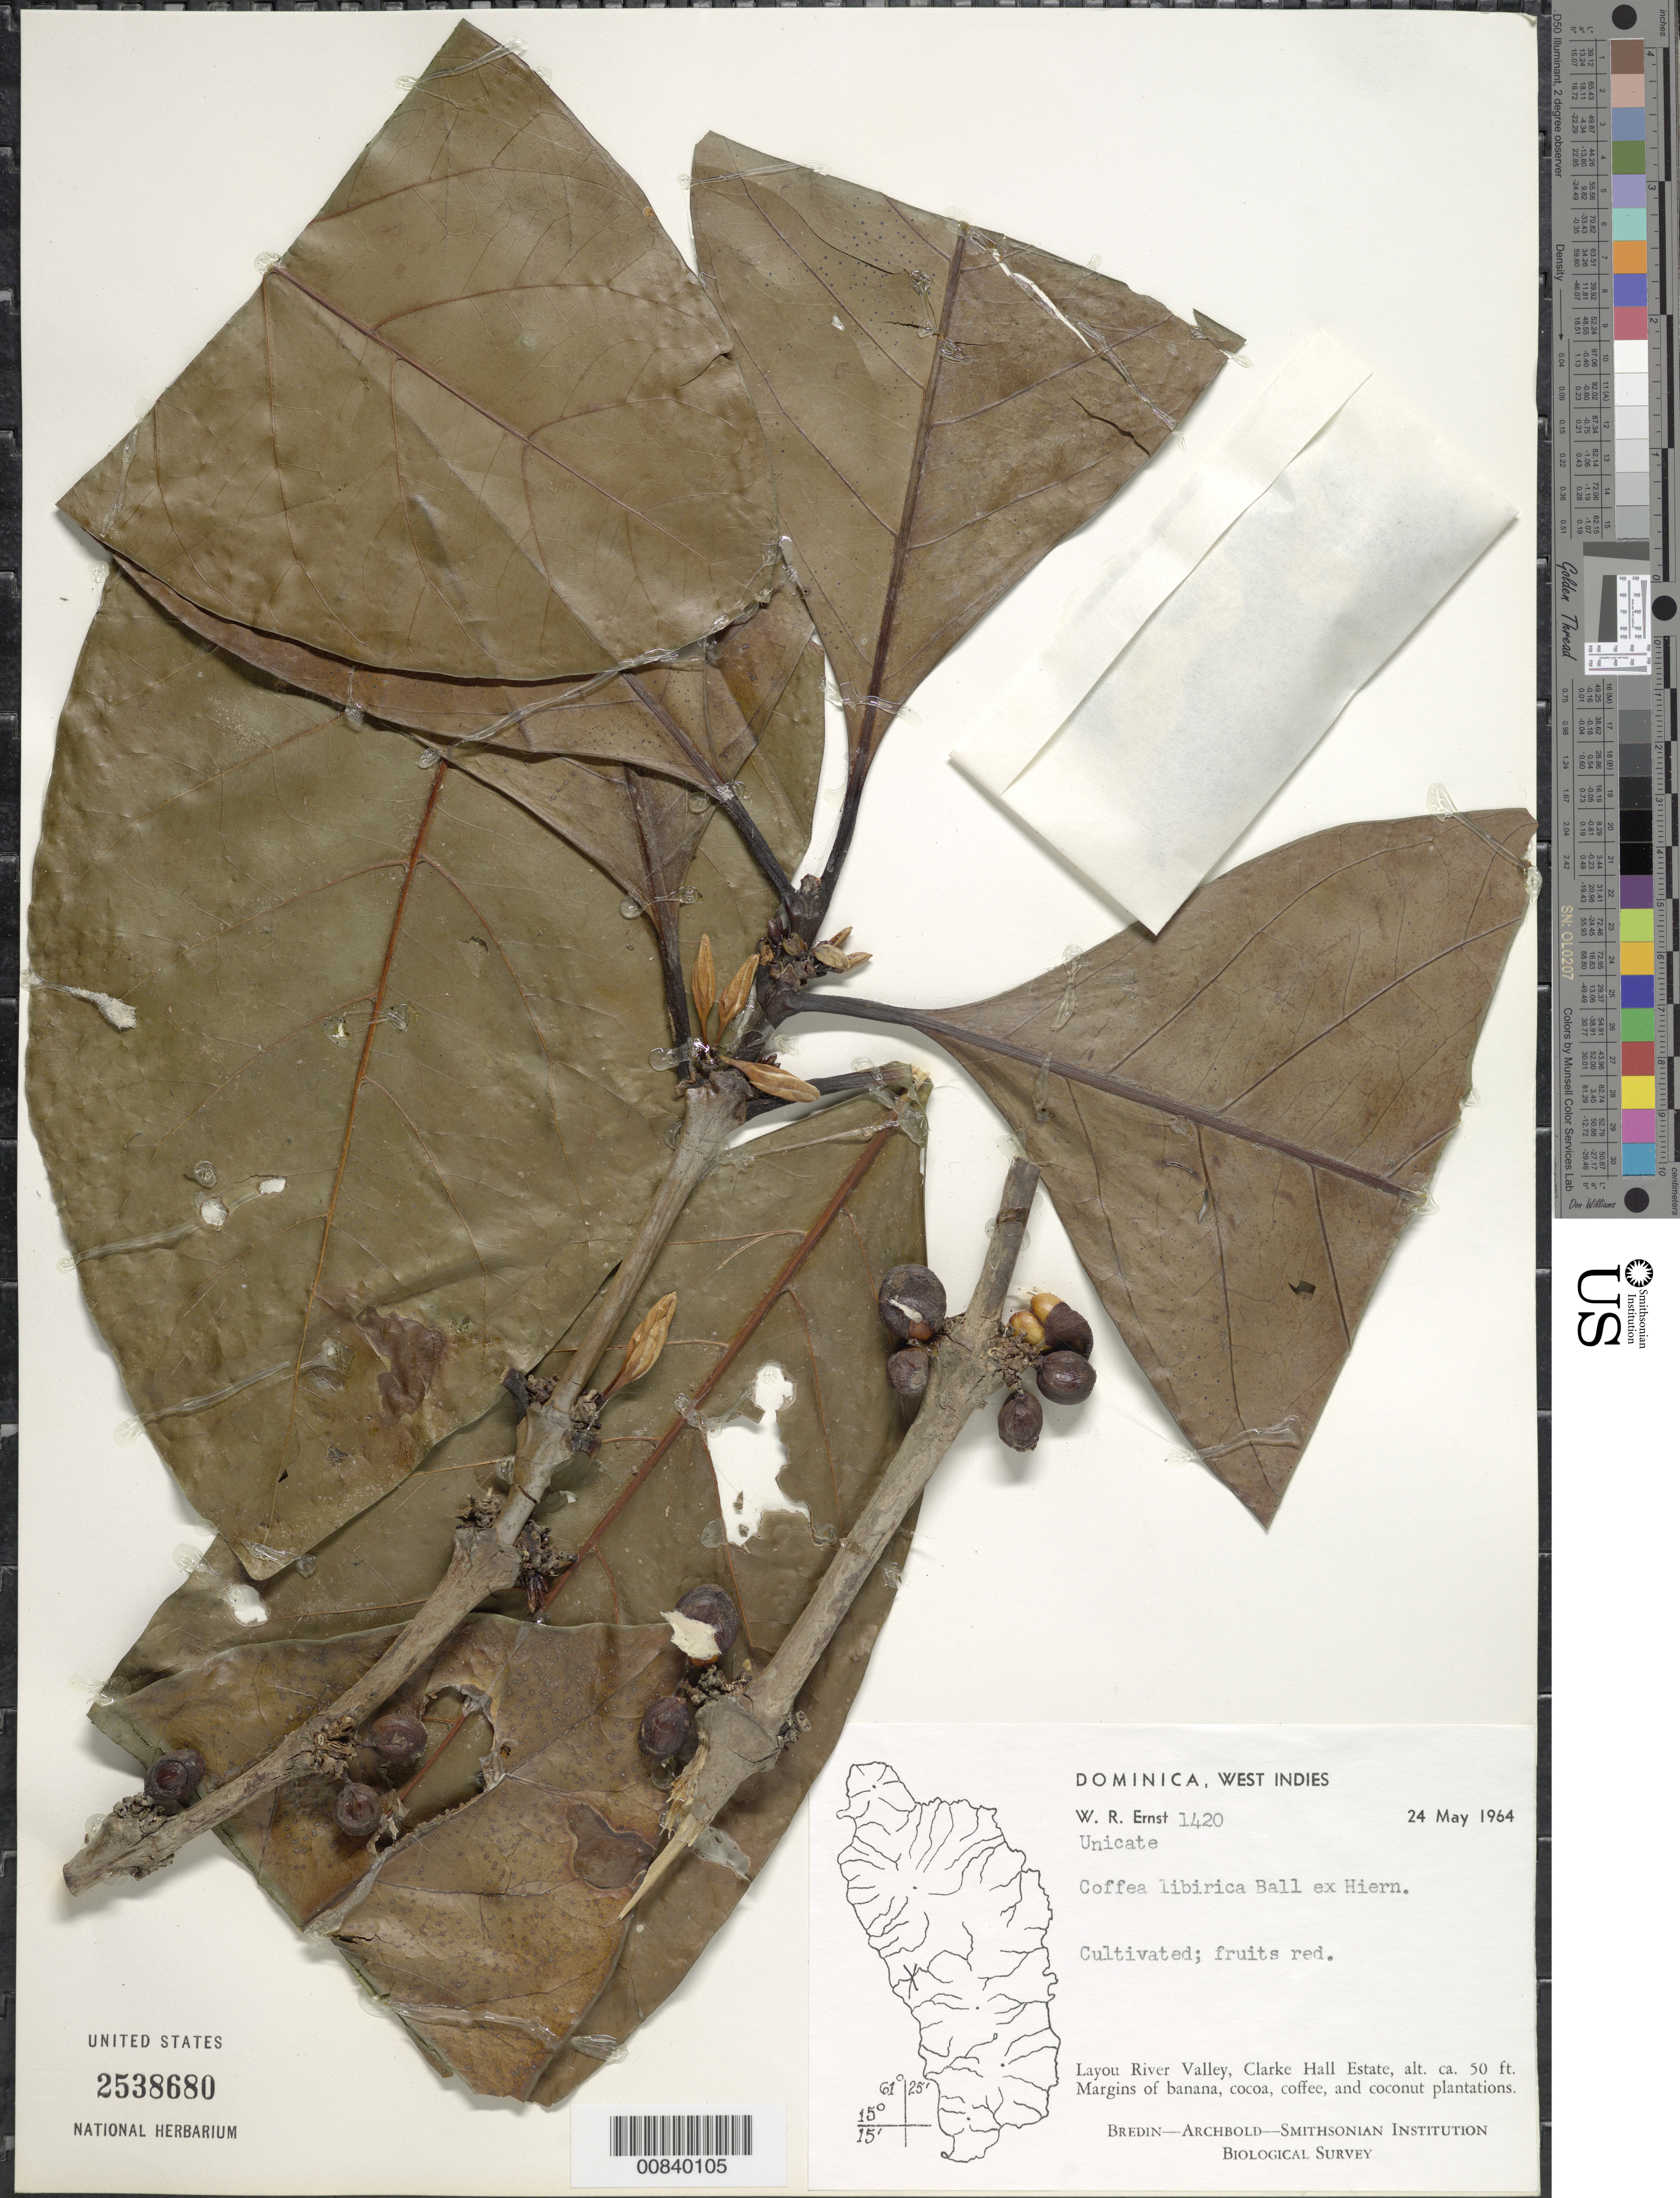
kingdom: Plantae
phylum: Tracheophyta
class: Magnoliopsida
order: Gentianales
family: Rubiaceae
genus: Coffea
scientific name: Coffea liberica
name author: Hiern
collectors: W. R. Ernst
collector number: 1420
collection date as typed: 24 May 1964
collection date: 1964-05-24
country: Dominica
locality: Layou River Valley, Clarke Hall Estate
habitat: Margins of banana, cocoa, coffee, and coconut plantations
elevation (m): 15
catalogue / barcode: US 2538680